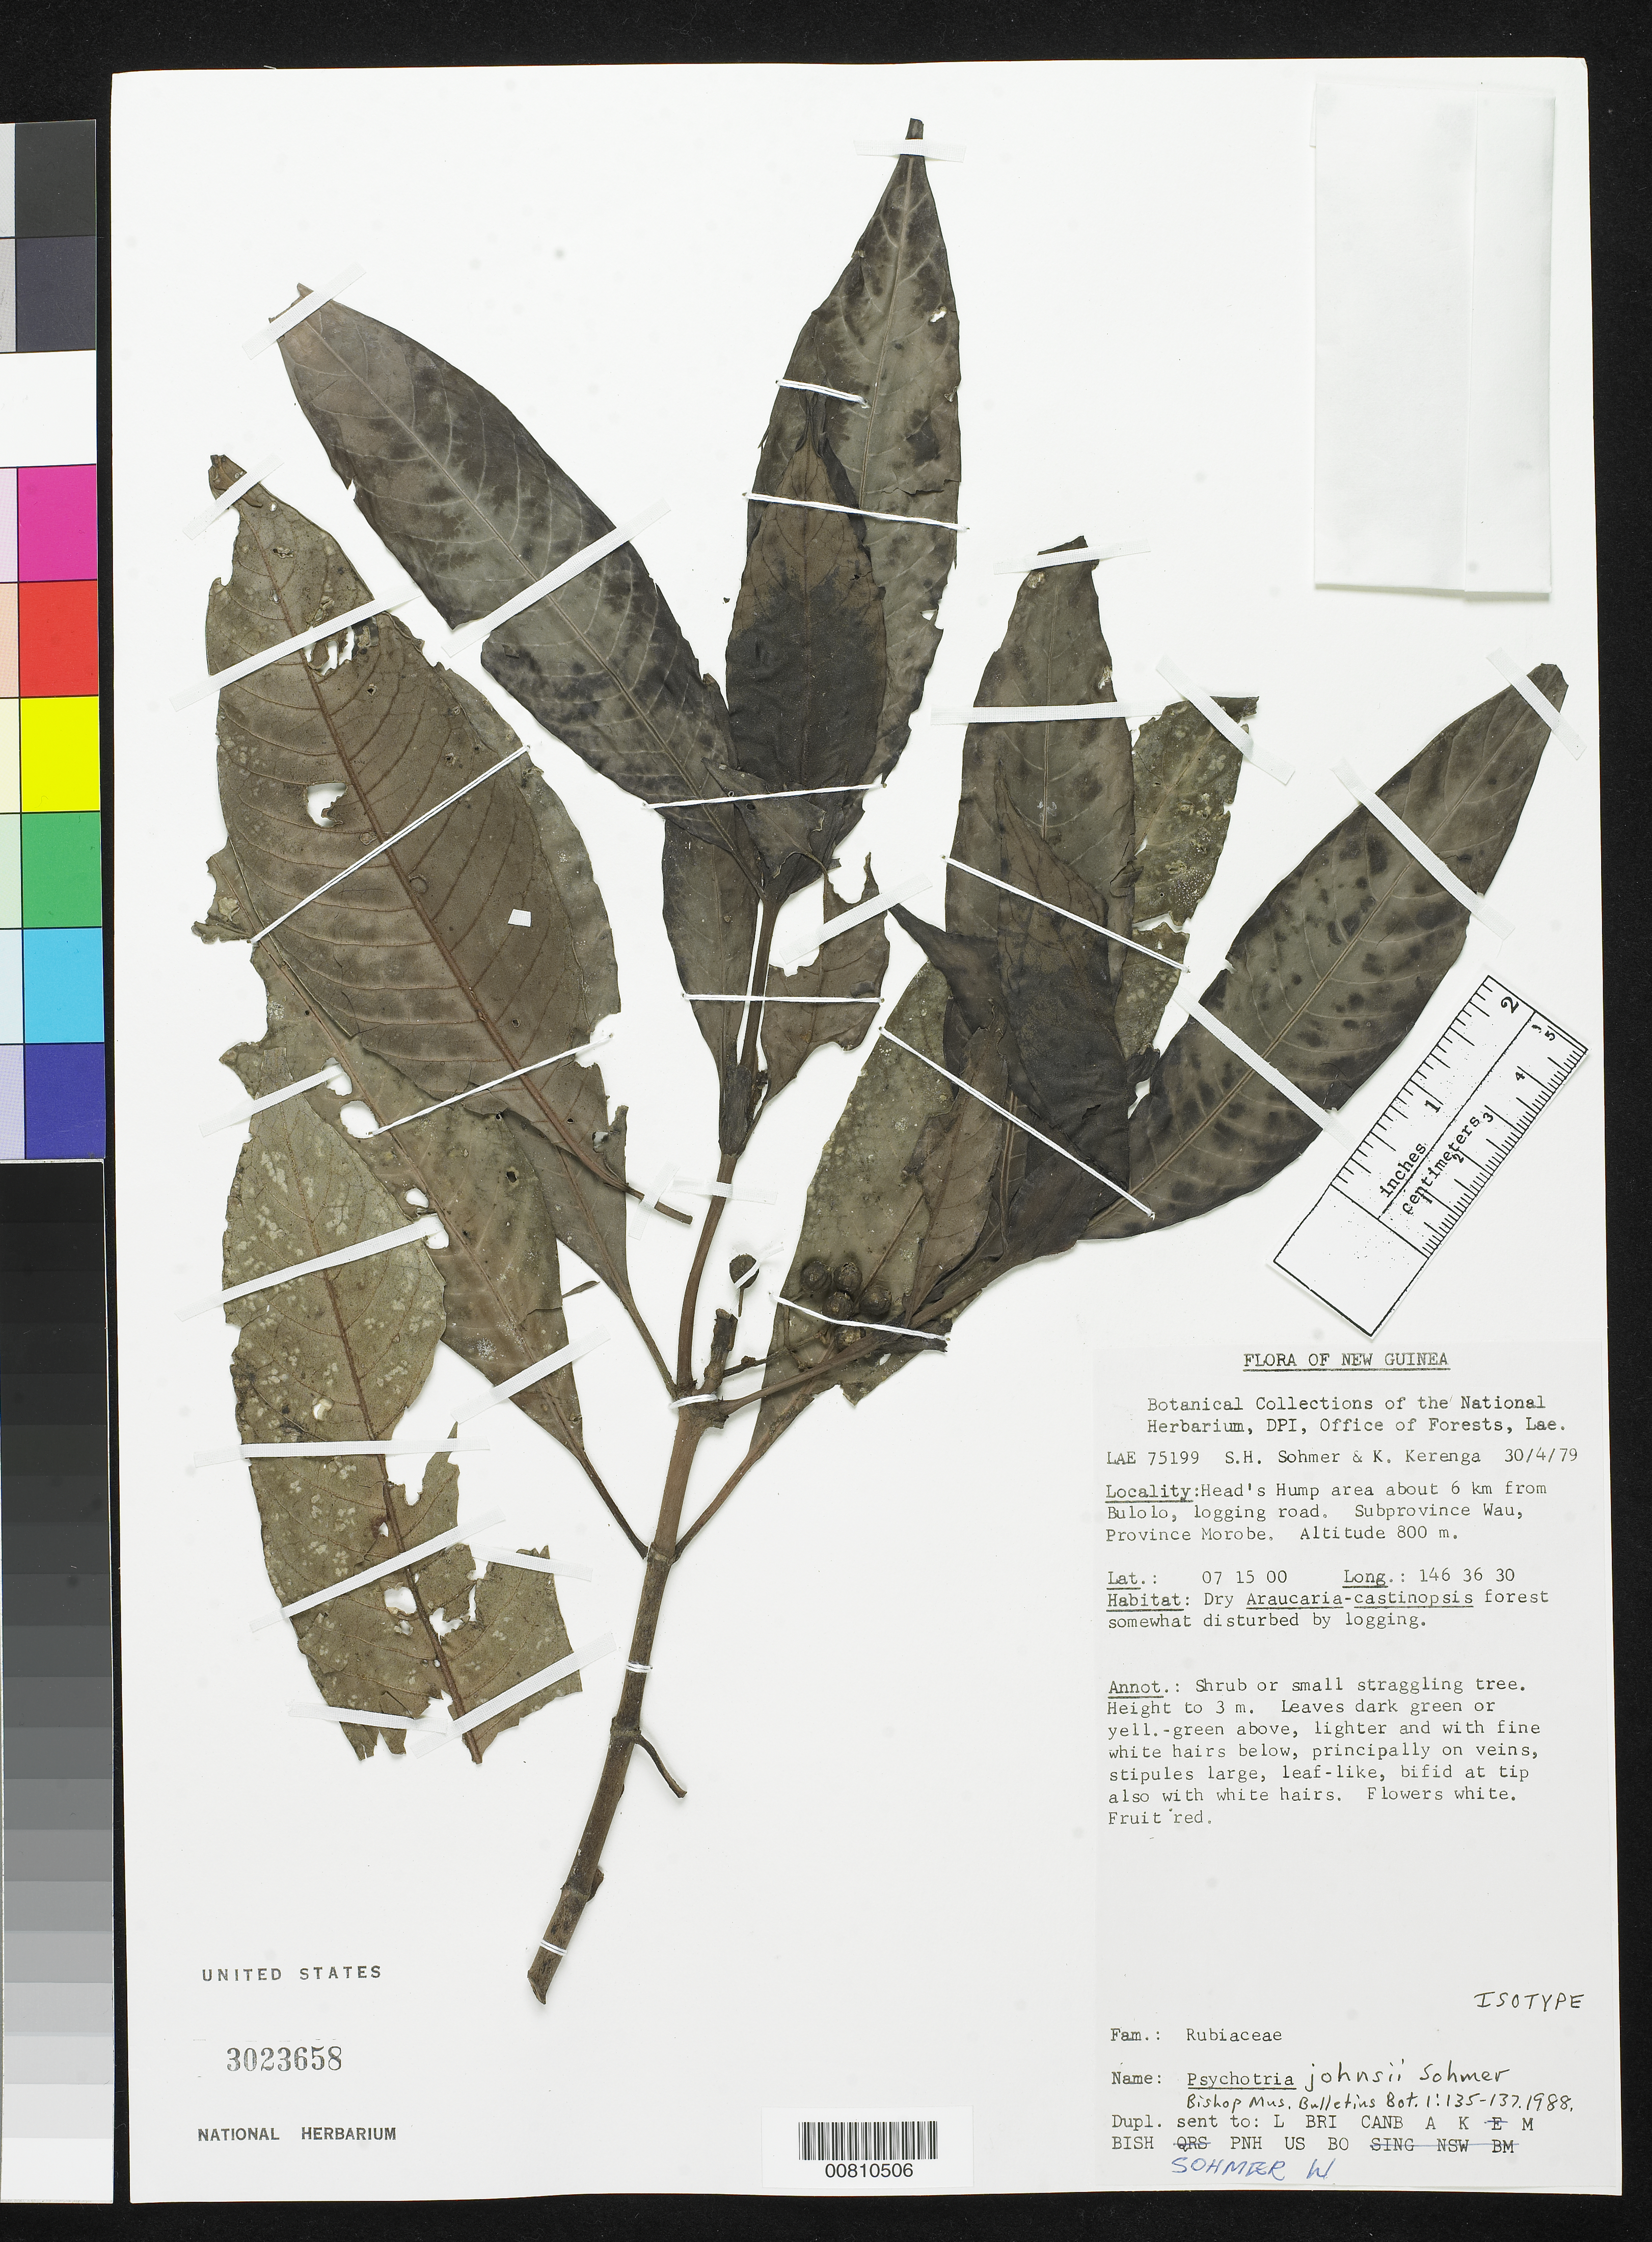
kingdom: Plantae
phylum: Tracheophyta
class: Magnoliopsida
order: Gentianales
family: Rubiaceae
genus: Psychotria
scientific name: Psychotria johnsii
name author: Sohmer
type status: Isotype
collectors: S. H. Sohmer & K. Kerenga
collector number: LAE 75199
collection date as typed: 30 Apr 1979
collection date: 1979-04-30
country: Papua New Guinea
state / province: Morobe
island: New Guinea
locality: Head's Hump area about 6 km from Bulolo, logging road. Subprovince Wau, Province Morobe.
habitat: Dry Araucaria-Castanopsis forest somewhat disturbed by logging.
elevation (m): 800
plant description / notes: Holotype at LAE.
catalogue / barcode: US 3023658